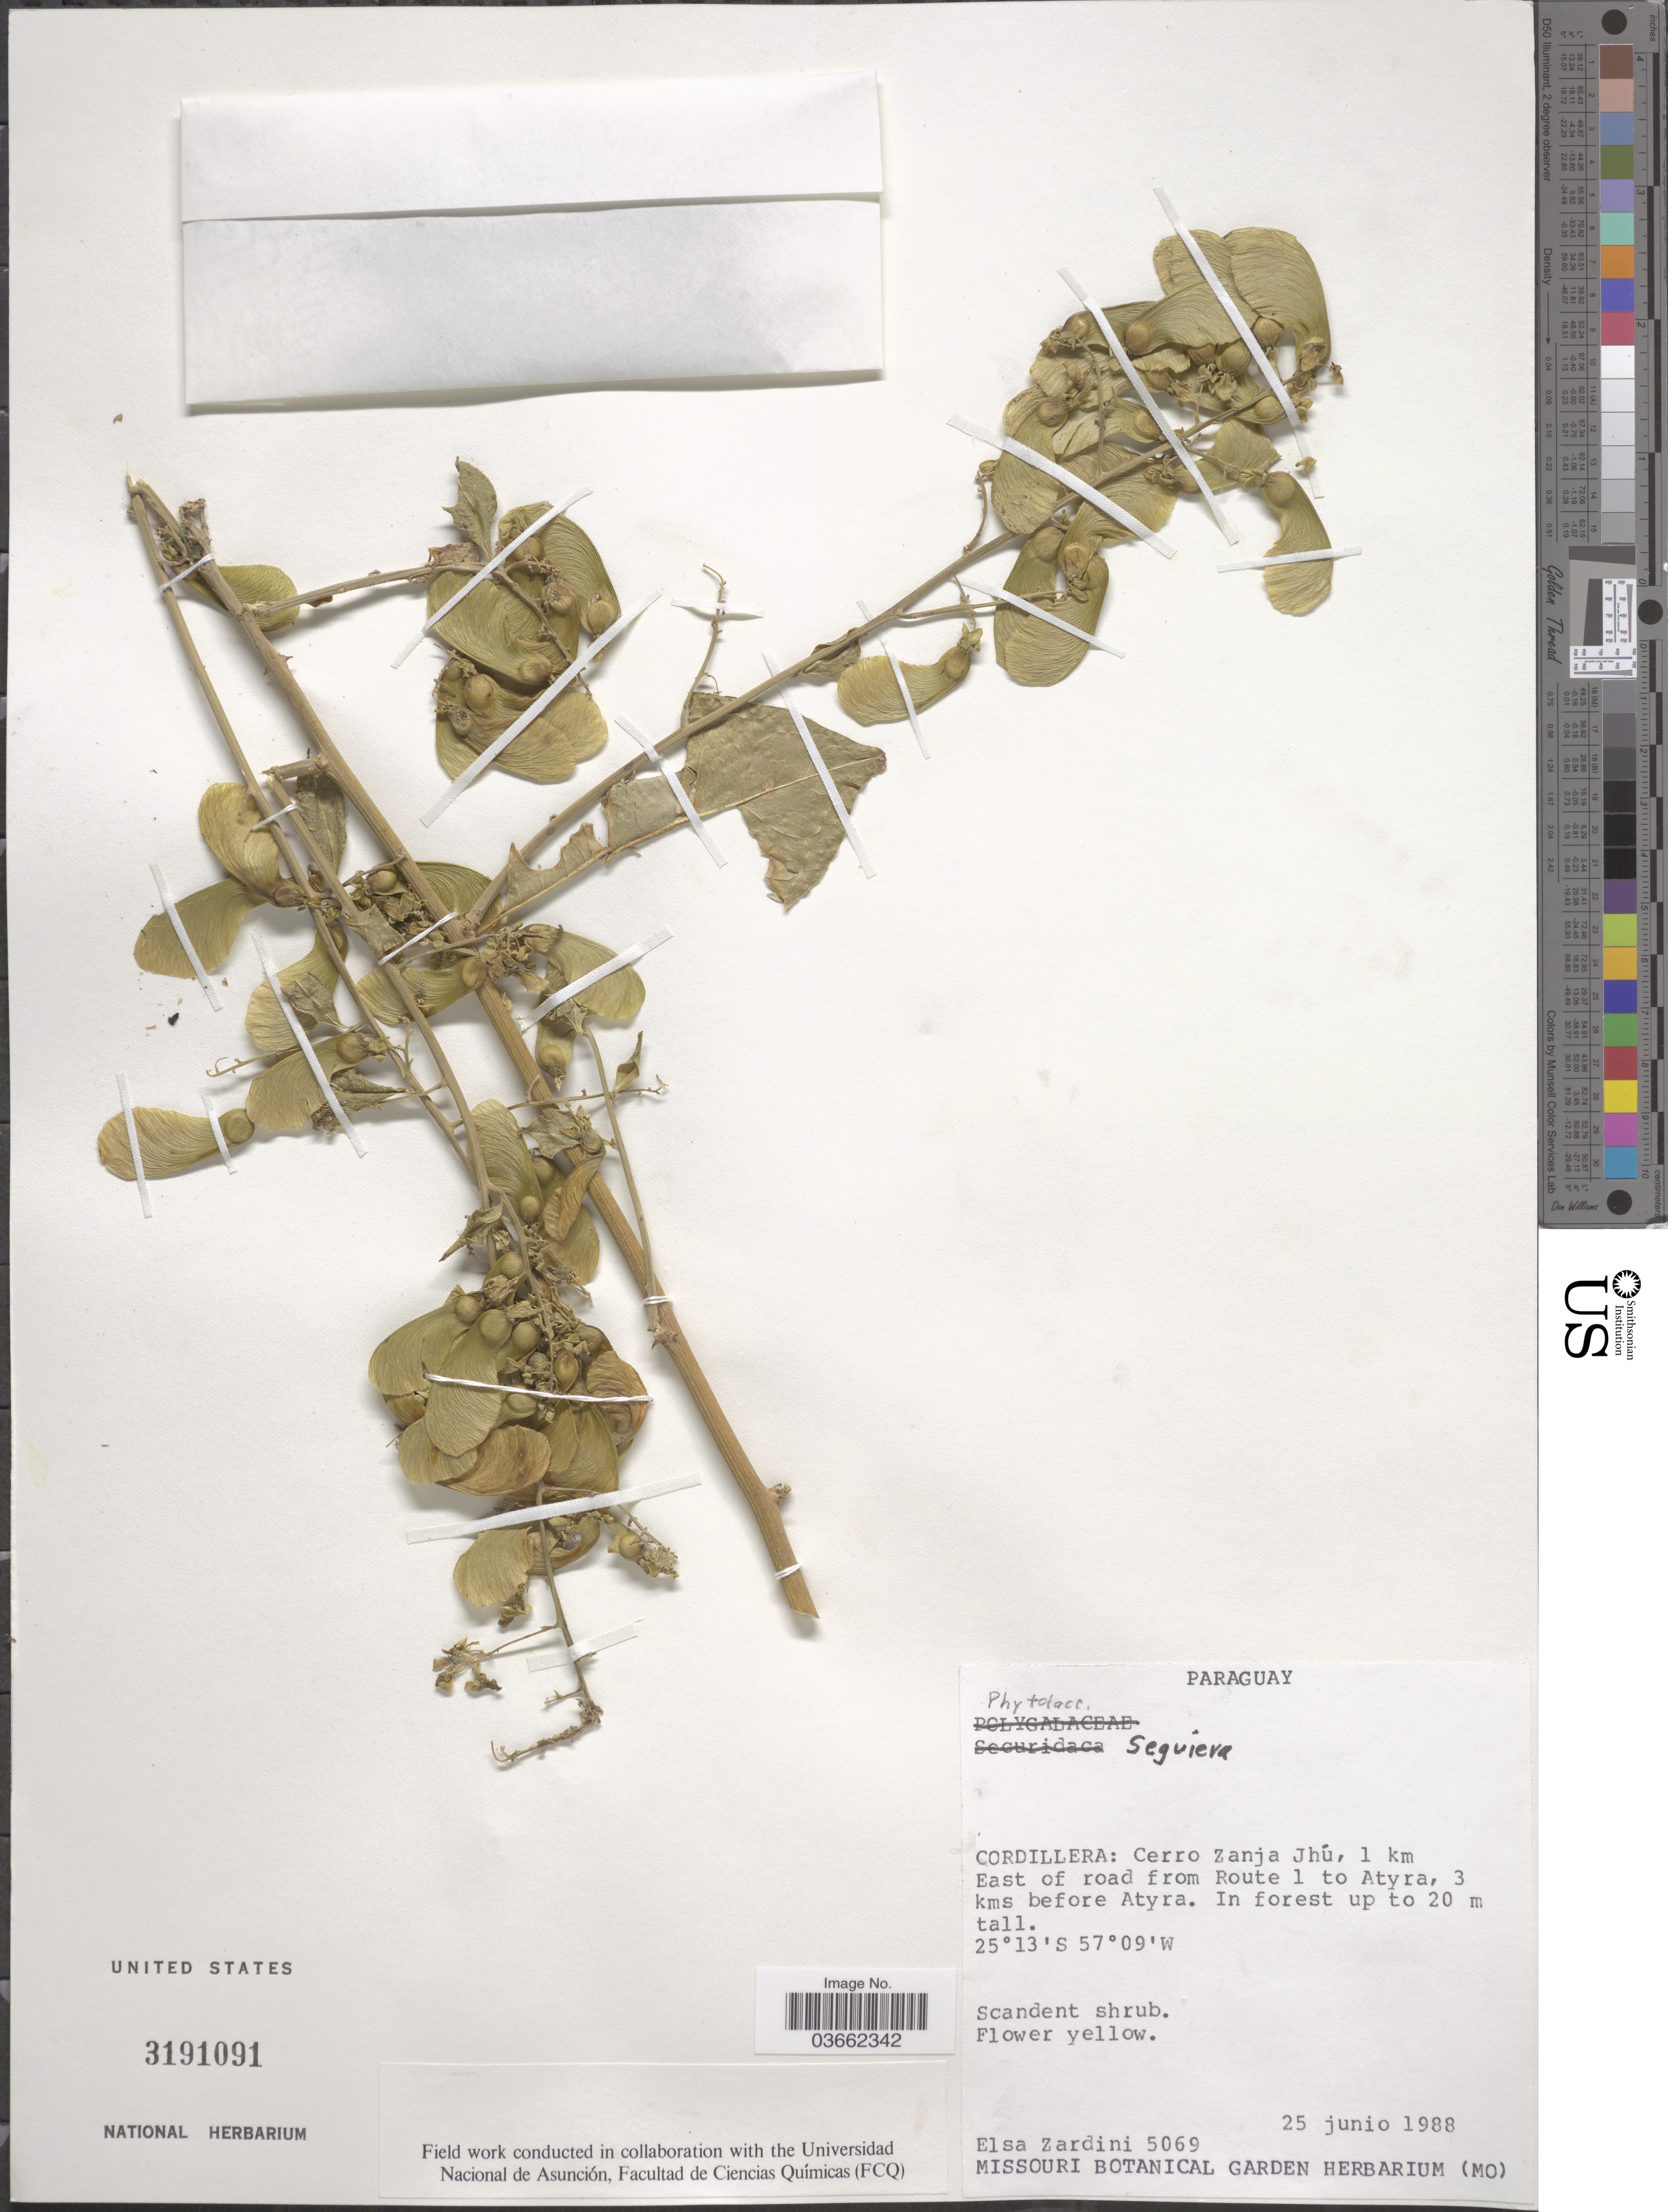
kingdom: Plantae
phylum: Tracheophyta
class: Magnoliopsida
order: Caryophyllales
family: Phytolaccaceae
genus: Seguieria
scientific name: Seguieria sp.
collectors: E. M. Zardini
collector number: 5069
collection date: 1988-06-25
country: Paraguay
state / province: Cordillera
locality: Cerro Zanju Jhú, 1 km East of road from Route 1 to Atyra 3 kms before Atyra.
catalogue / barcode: US 3191091